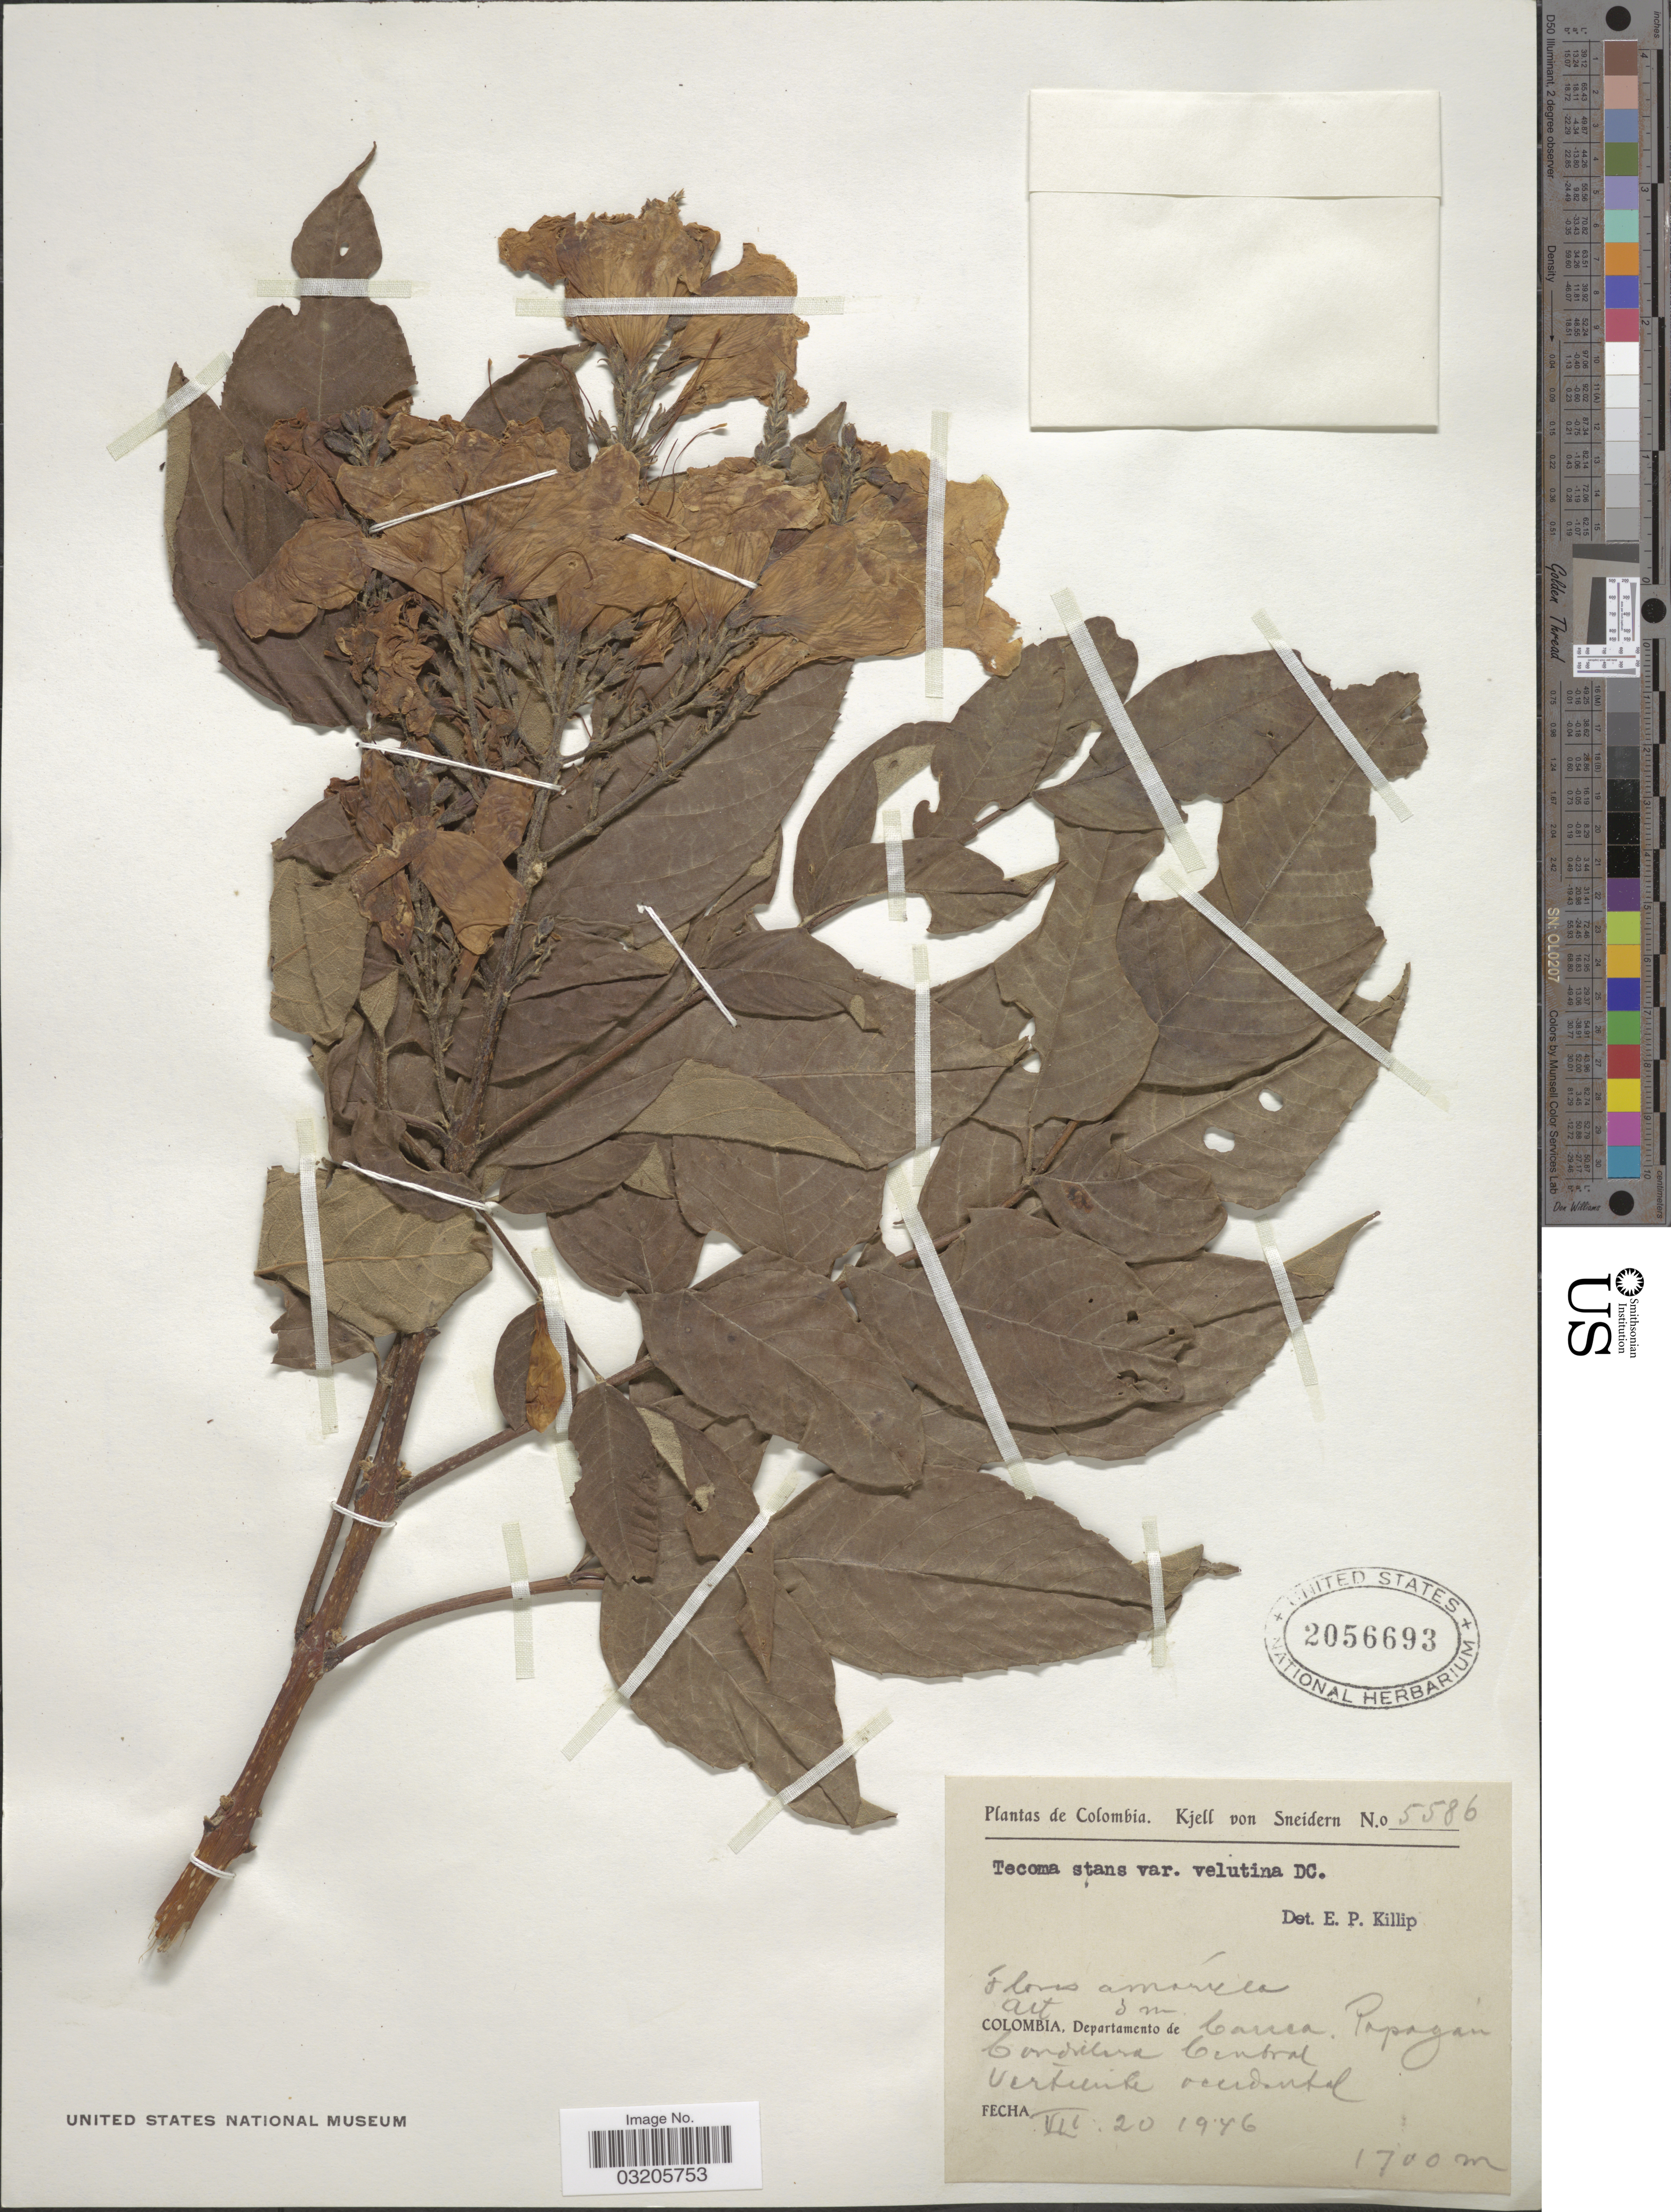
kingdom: Plantae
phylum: Tracheophyta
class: Magnoliopsida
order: Lamiales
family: Bignoniaceae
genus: Tecoma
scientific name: Tecoma stans var. velutina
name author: DC.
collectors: K. von Sneidern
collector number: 5586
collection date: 1946-07-20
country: Colombia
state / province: Cauca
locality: Departamento de Cauca. Popayan Cordillera Central. Vertiente occidental.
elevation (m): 1700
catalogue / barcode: US 2056693